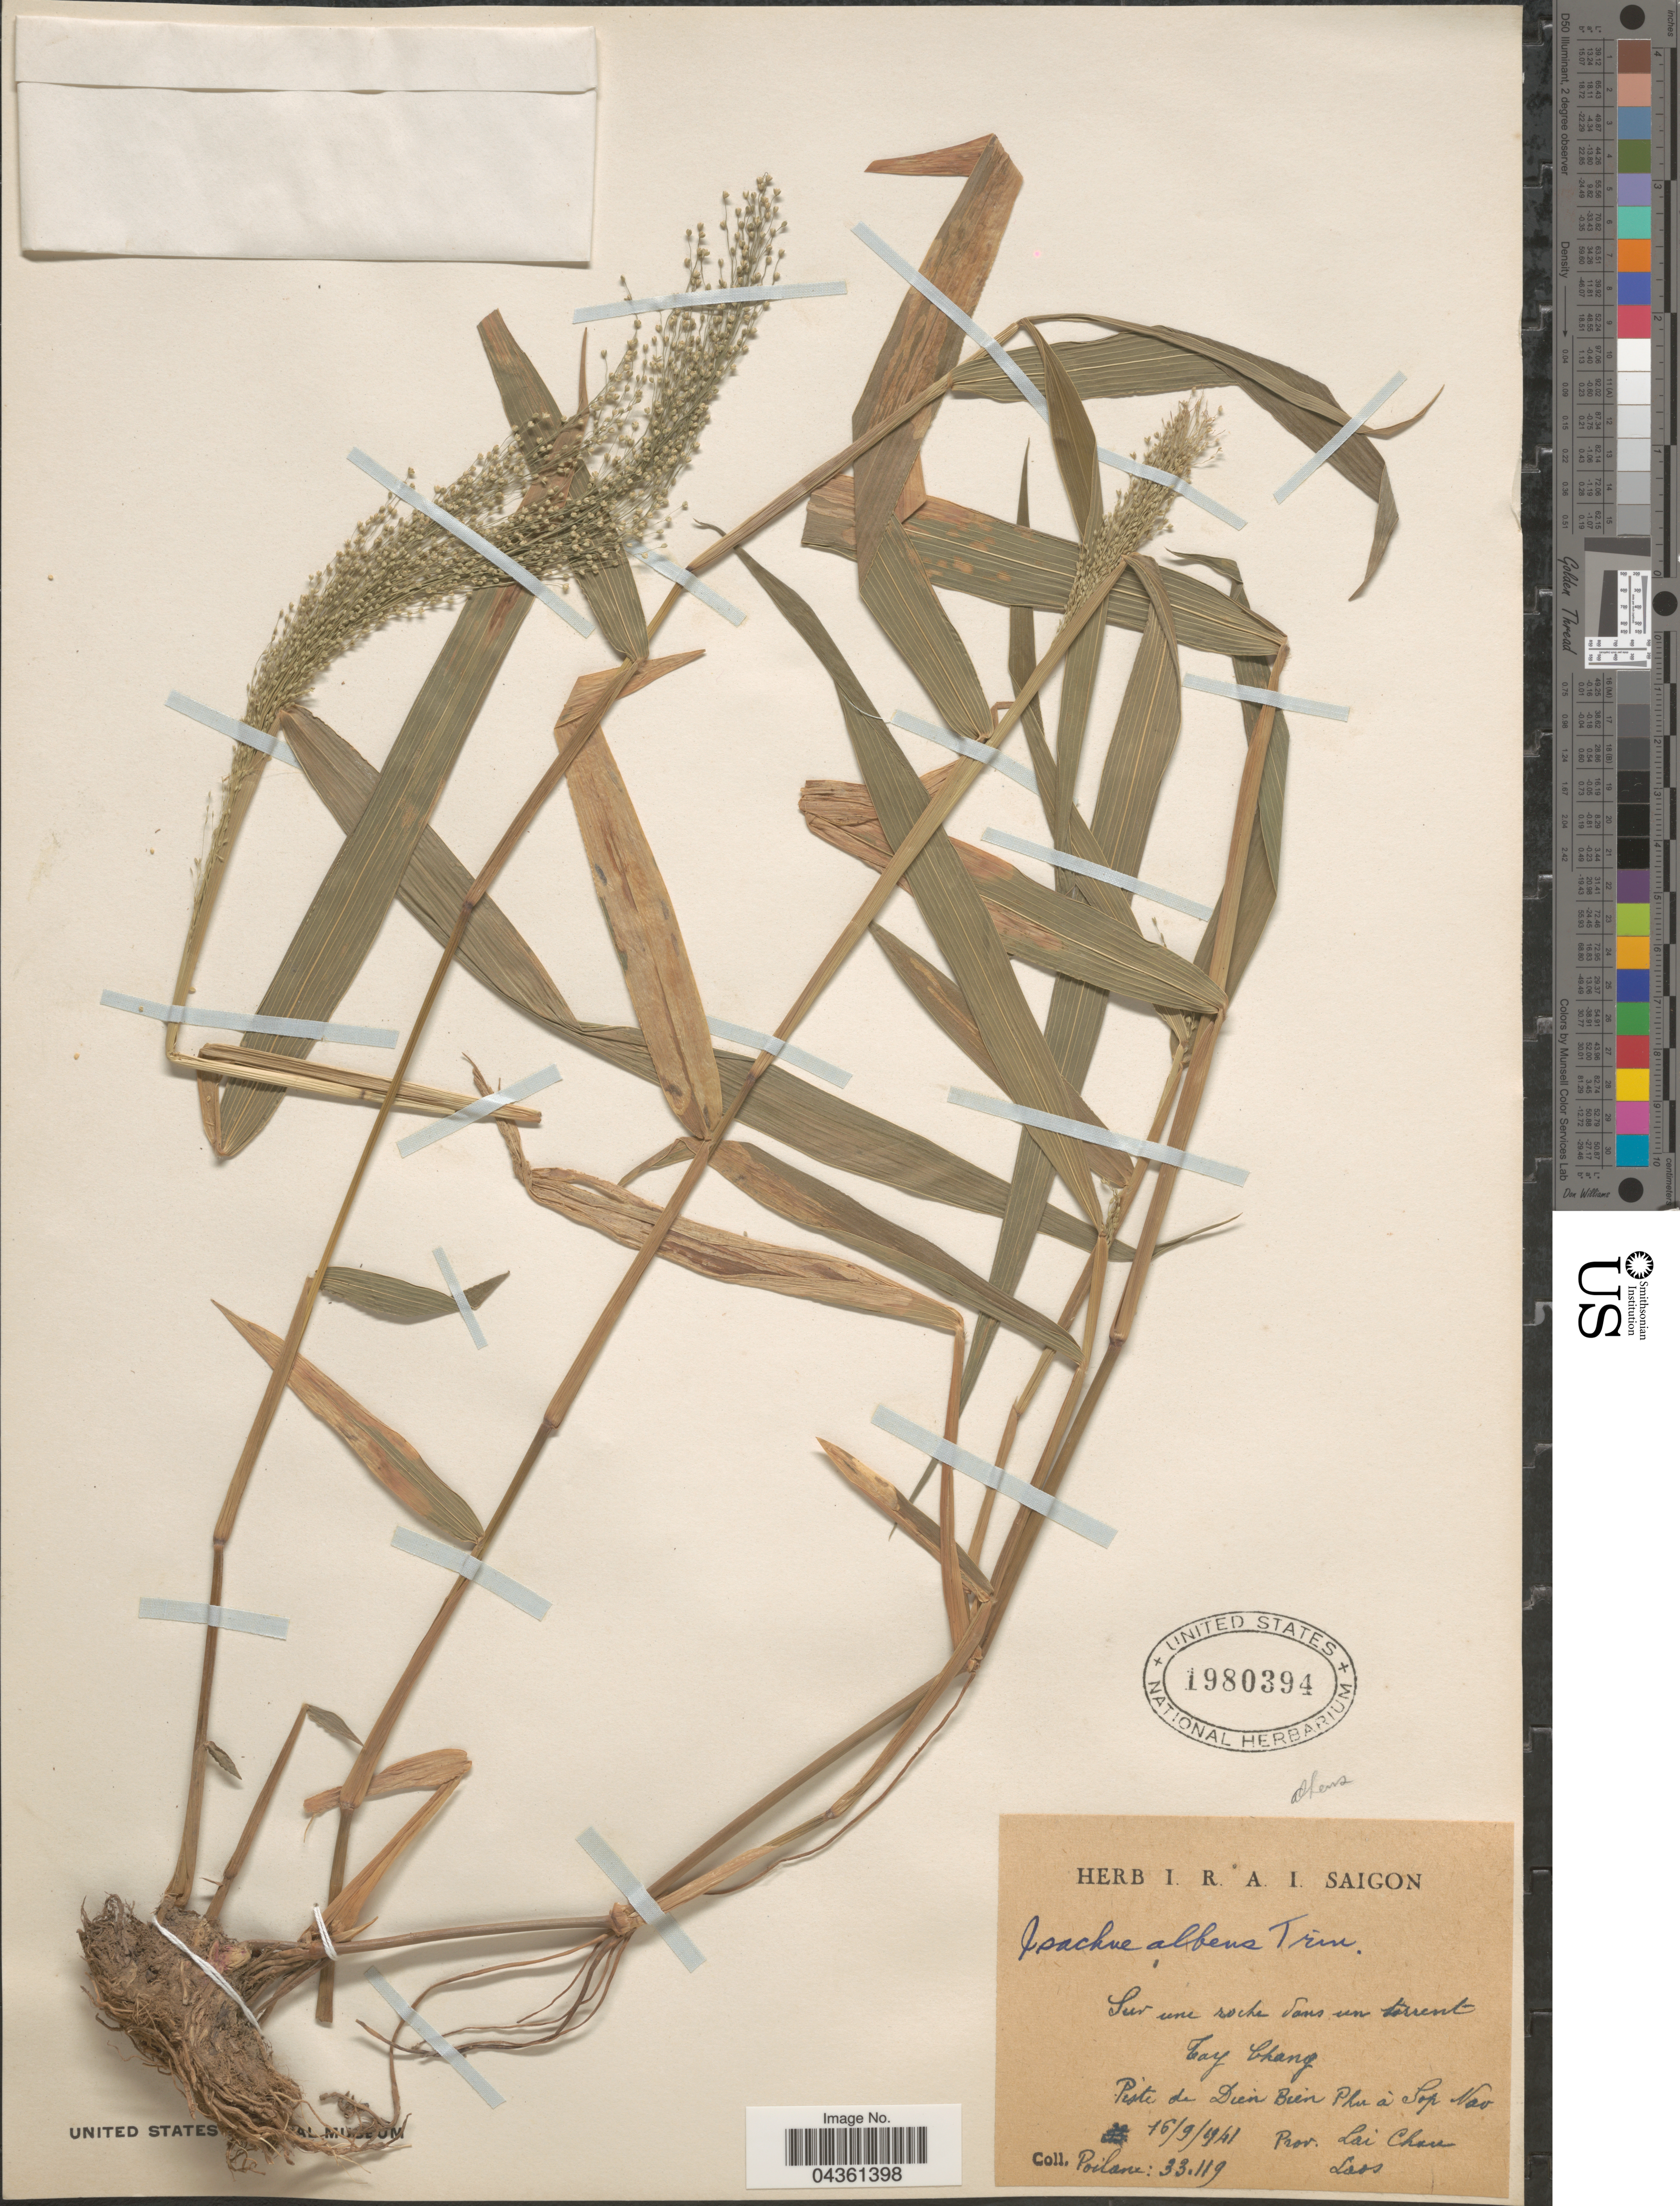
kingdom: Plantae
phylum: Tracheophyta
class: Liliopsida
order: Poales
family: Poaceae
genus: Isachne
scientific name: Isachne albens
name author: Trin.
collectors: -. Poilane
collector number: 33119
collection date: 1941-09-16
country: Laos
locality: Sur une roche dans un torrent. Tay Chang. Piste de Dien Bien Phu à Sop Nav [interpreted]. Prov. Lai Chau.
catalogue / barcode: US 1980394